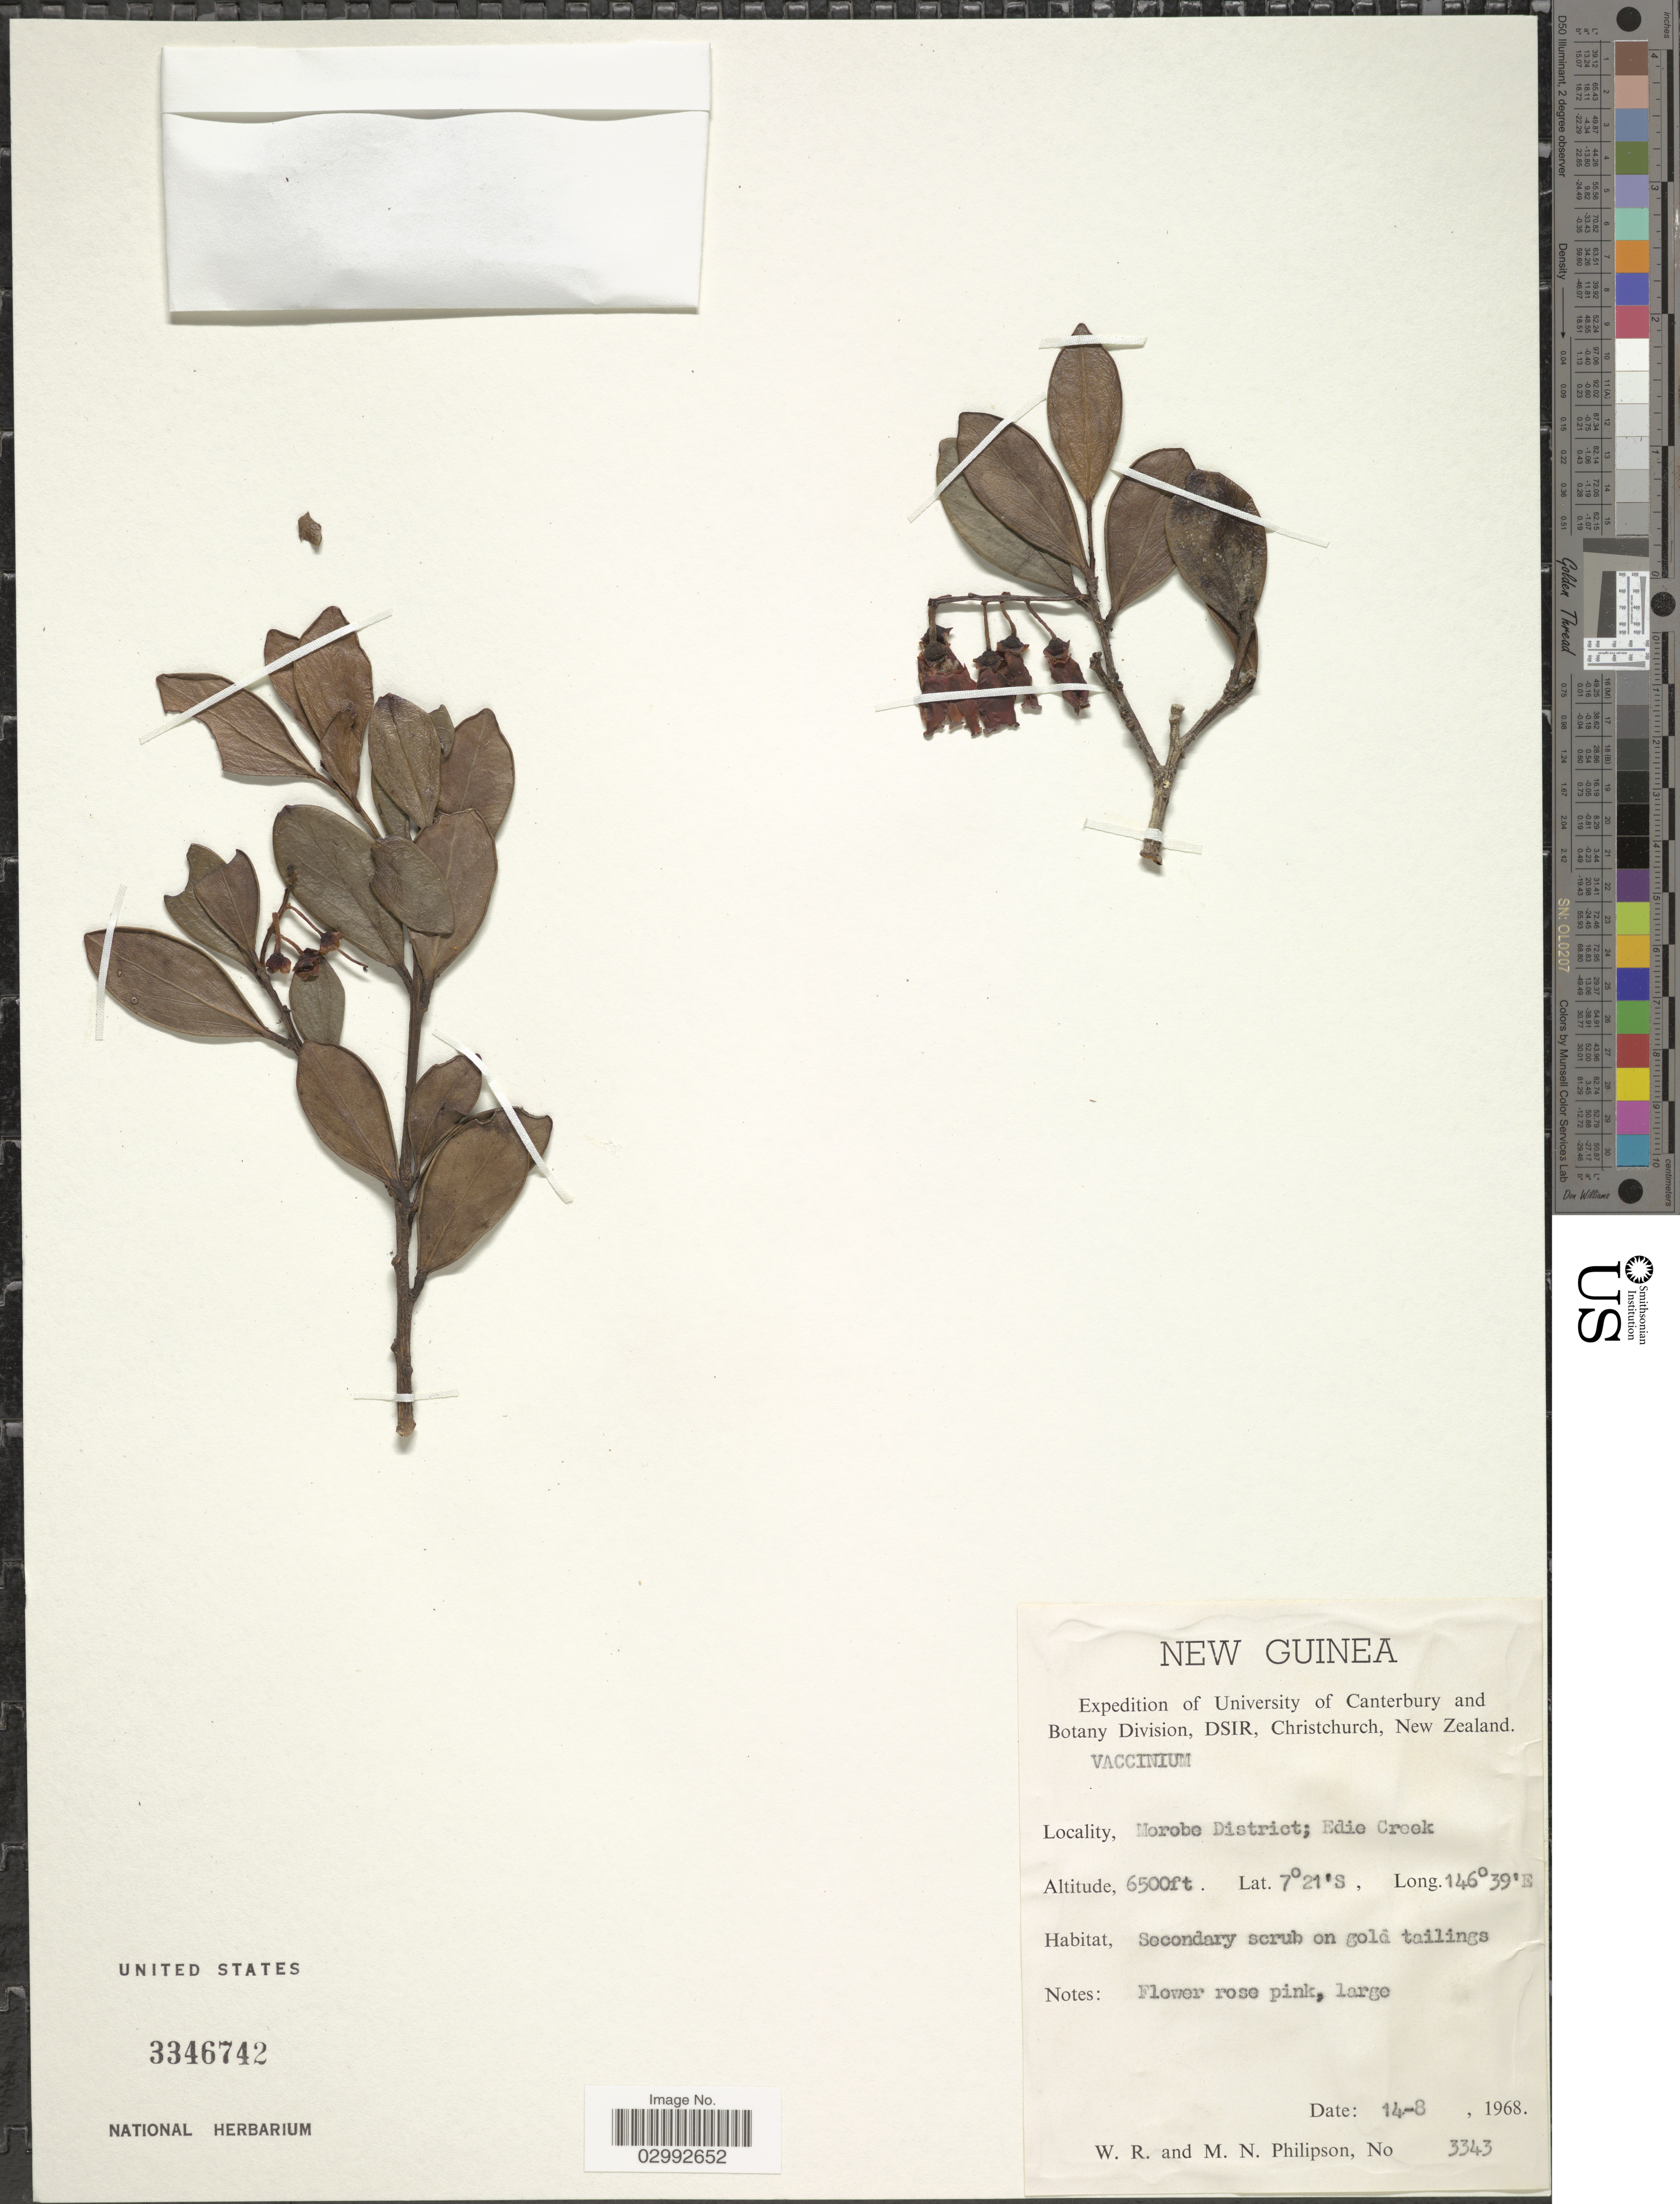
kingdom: Plantae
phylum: Tracheophyta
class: Magnoliopsida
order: Ericales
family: Ericaceae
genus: Vaccinium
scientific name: Vaccinium sp.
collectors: W. R. Philipson & M. Philipson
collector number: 3343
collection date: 1968-08-14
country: Papua New Guinea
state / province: Morobe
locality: New Guinea, Morobe District; Edie Creek.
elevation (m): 1981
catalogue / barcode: US 3346742